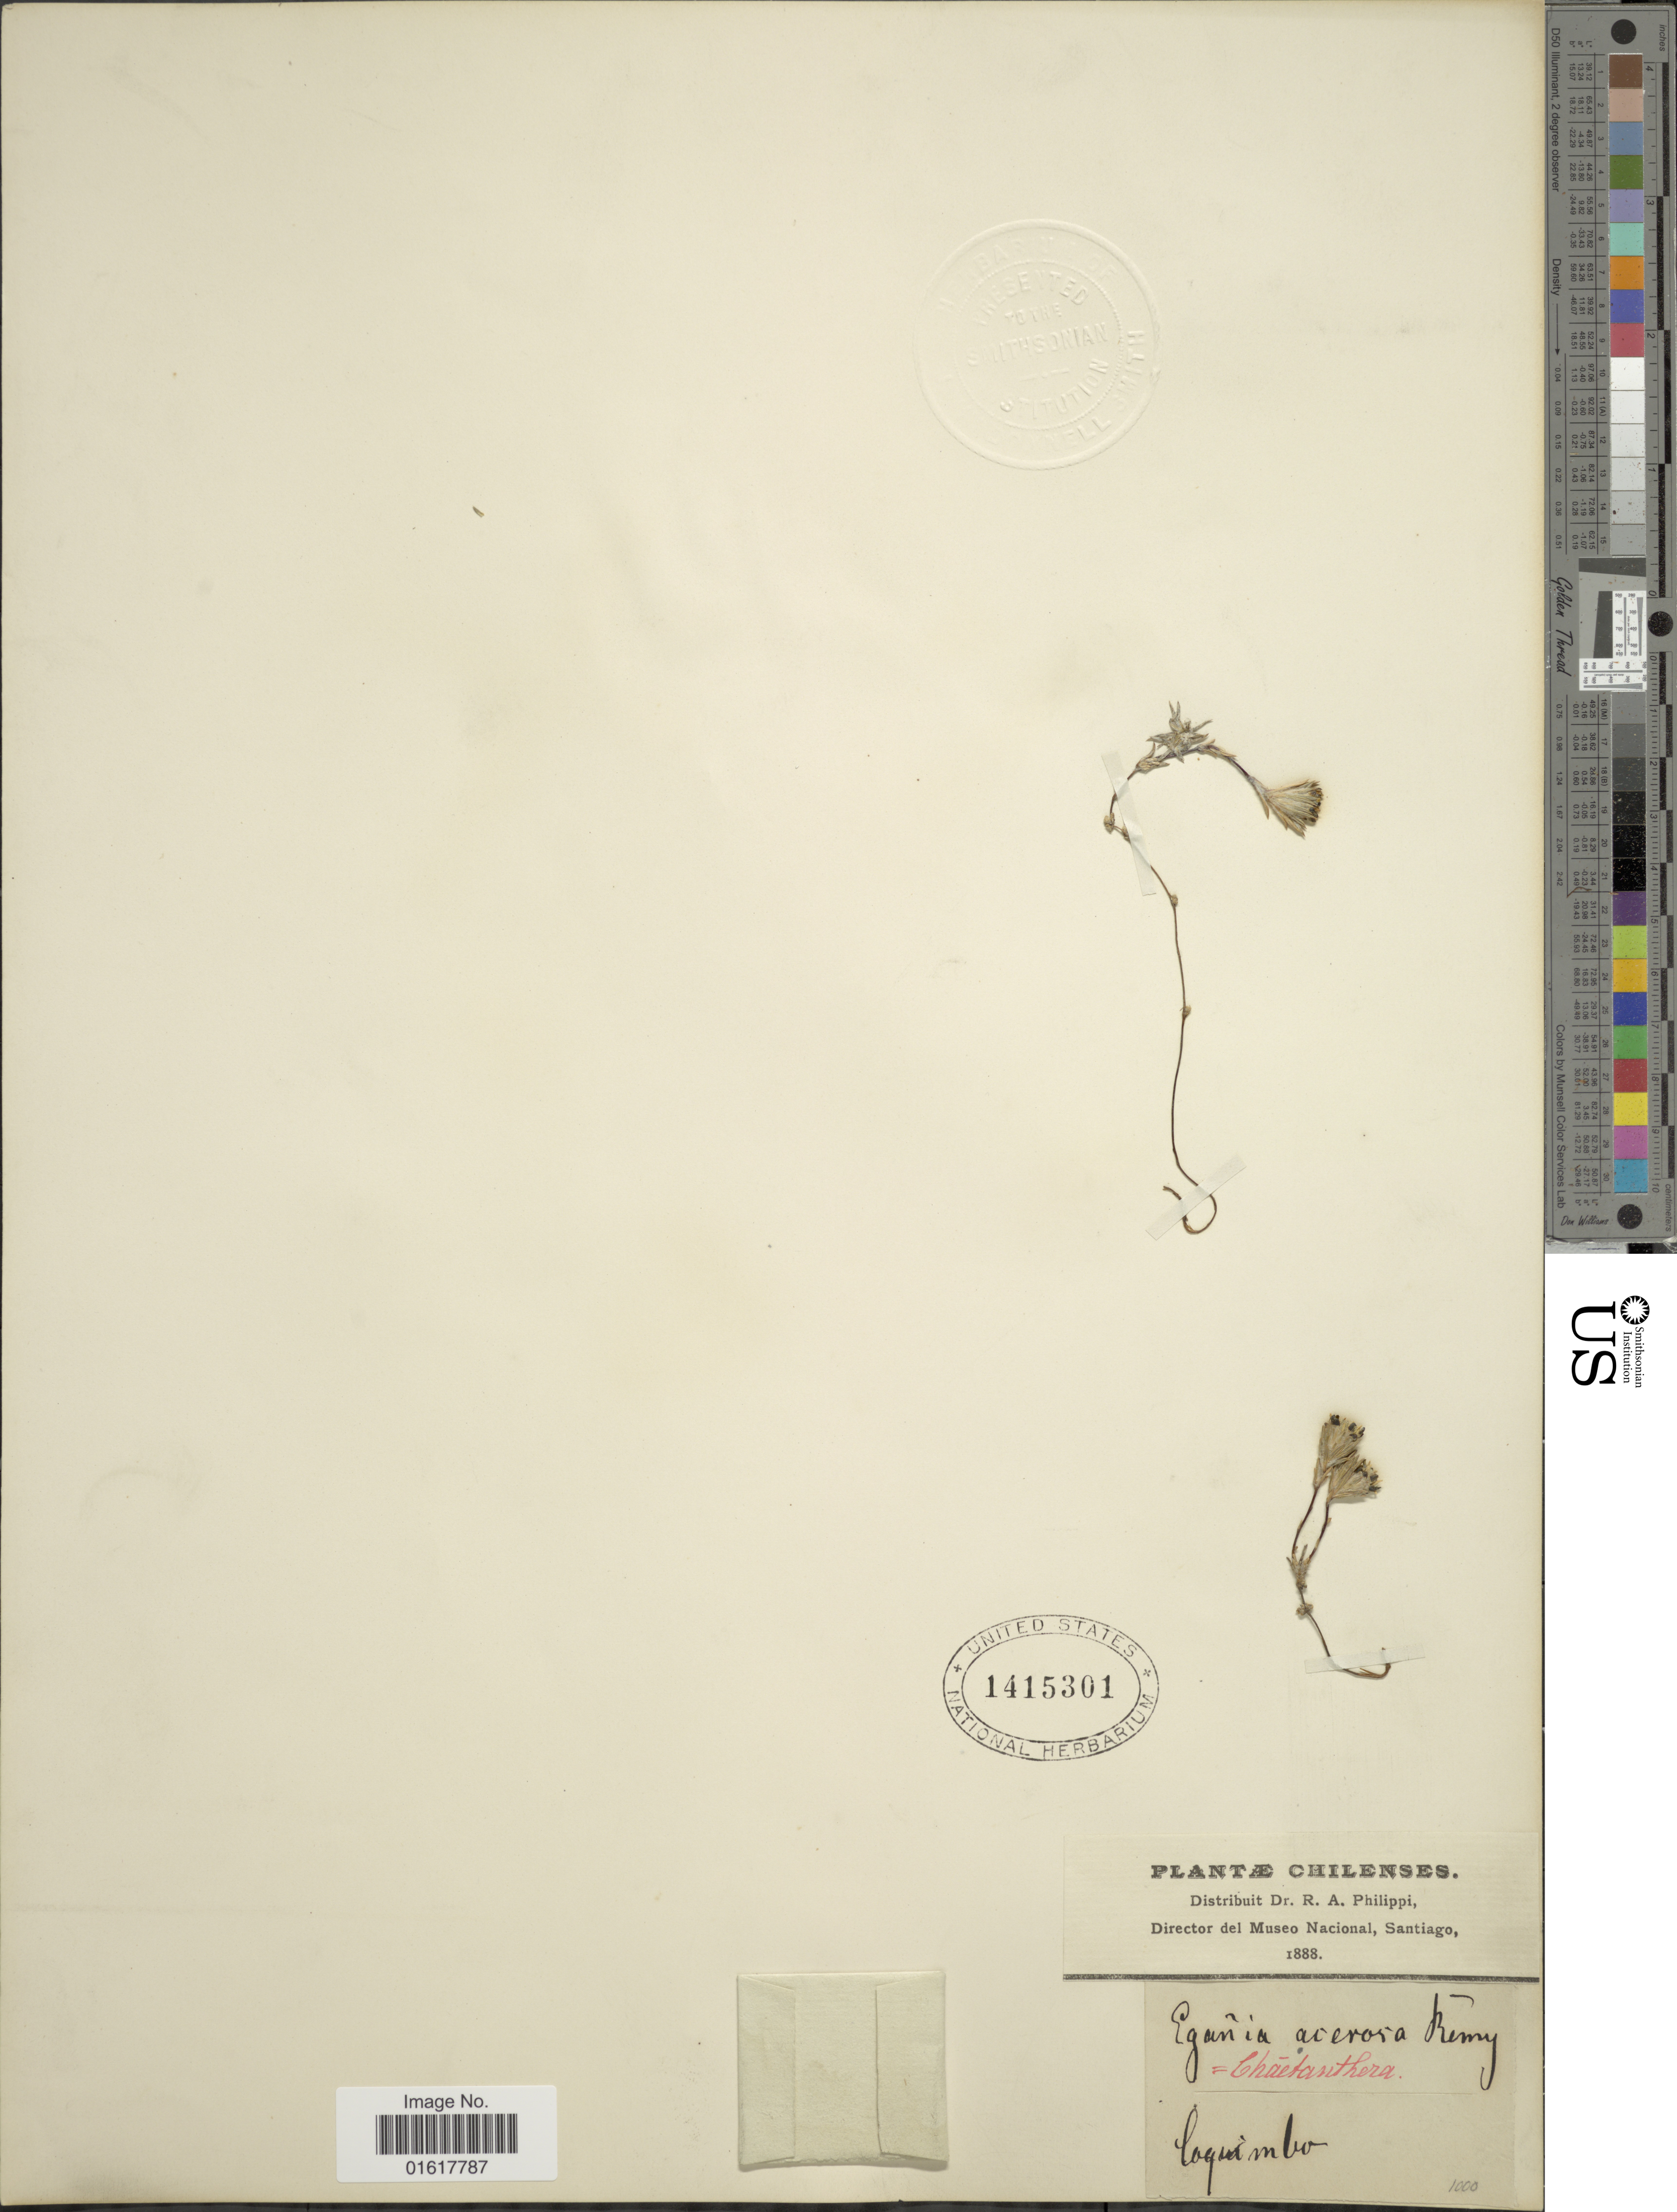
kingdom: Plantae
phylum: Tracheophyta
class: Magnoliopsida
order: Asterales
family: Asteraceae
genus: Chaetanthera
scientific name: Chaetanthera acerosa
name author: (Remy) Hauman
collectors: R. A. Philippi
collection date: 1888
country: Chile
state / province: Coquimbo (IV)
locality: Coquimbo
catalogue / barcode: US 1415301